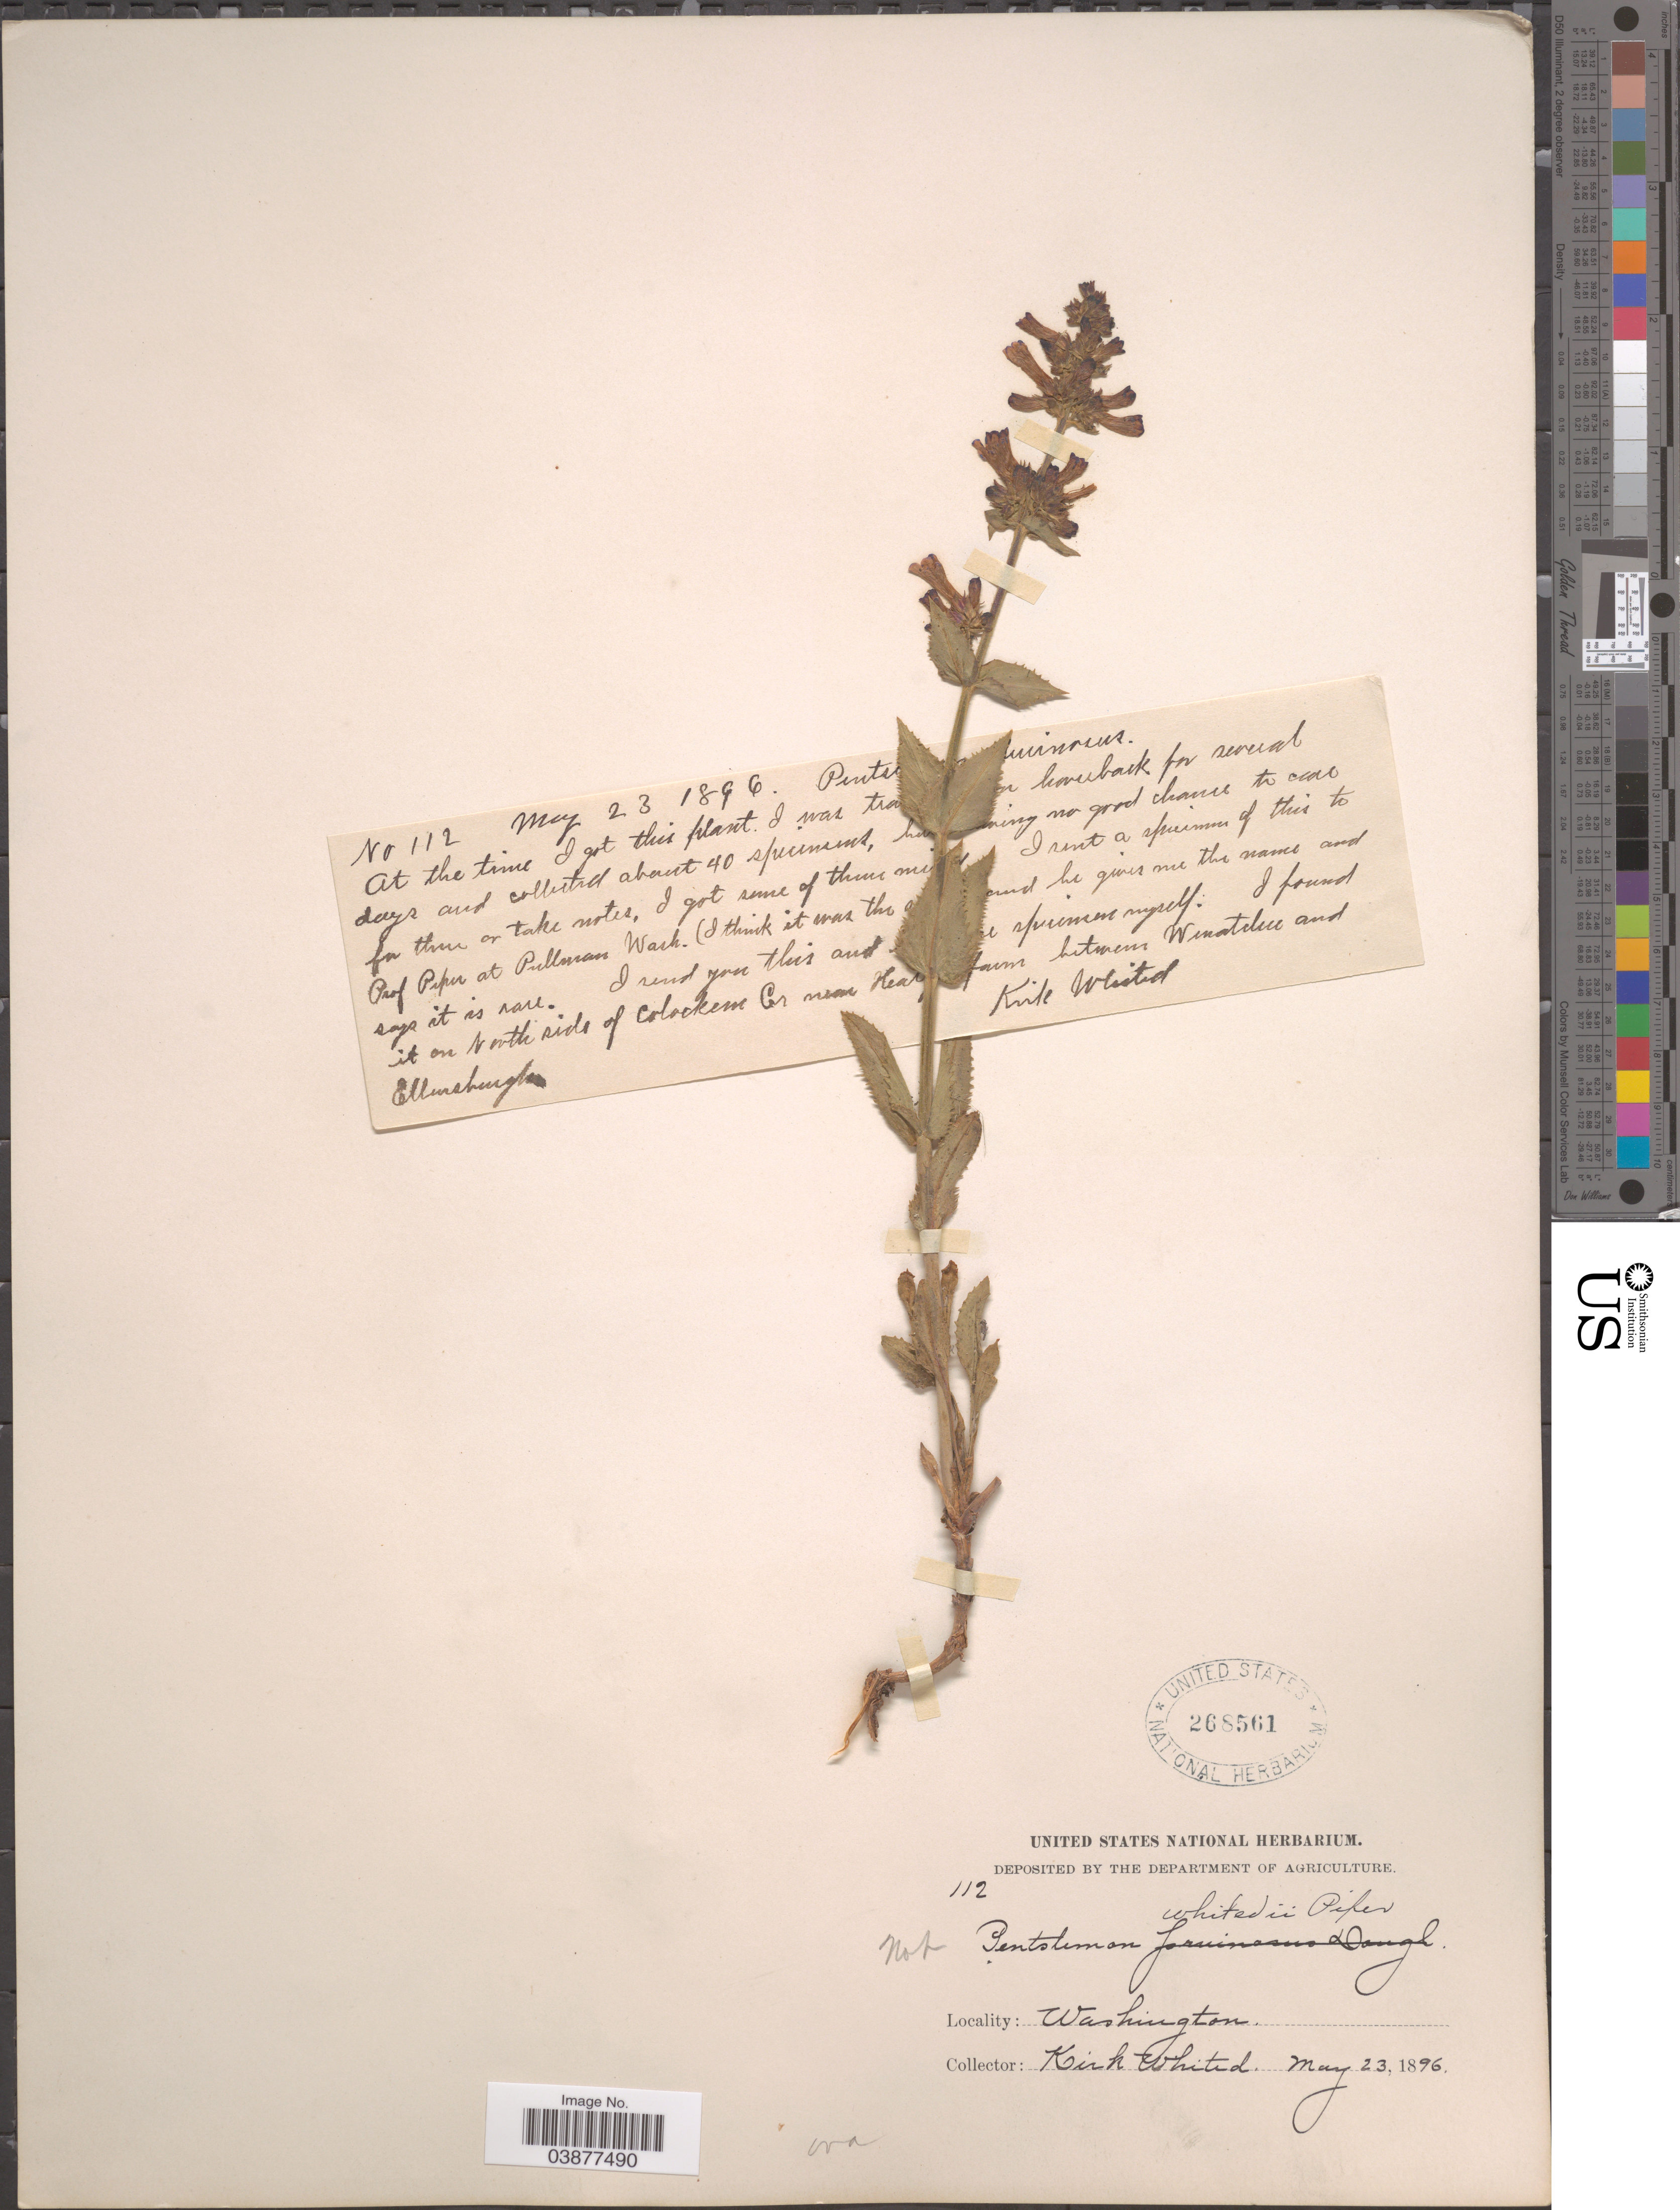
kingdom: Plantae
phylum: Tracheophyta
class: Magnoliopsida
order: Lamiales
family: Plantaginaceae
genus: Penstemon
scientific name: Penstemon pruinosus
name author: Douglas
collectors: K. Whited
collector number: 112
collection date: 1896-05-23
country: United States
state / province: Washington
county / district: Chelan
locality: North side of Colockem Cr near Head [illegible text] farm between Wenatchee and Ellensburg.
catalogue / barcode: US 268561